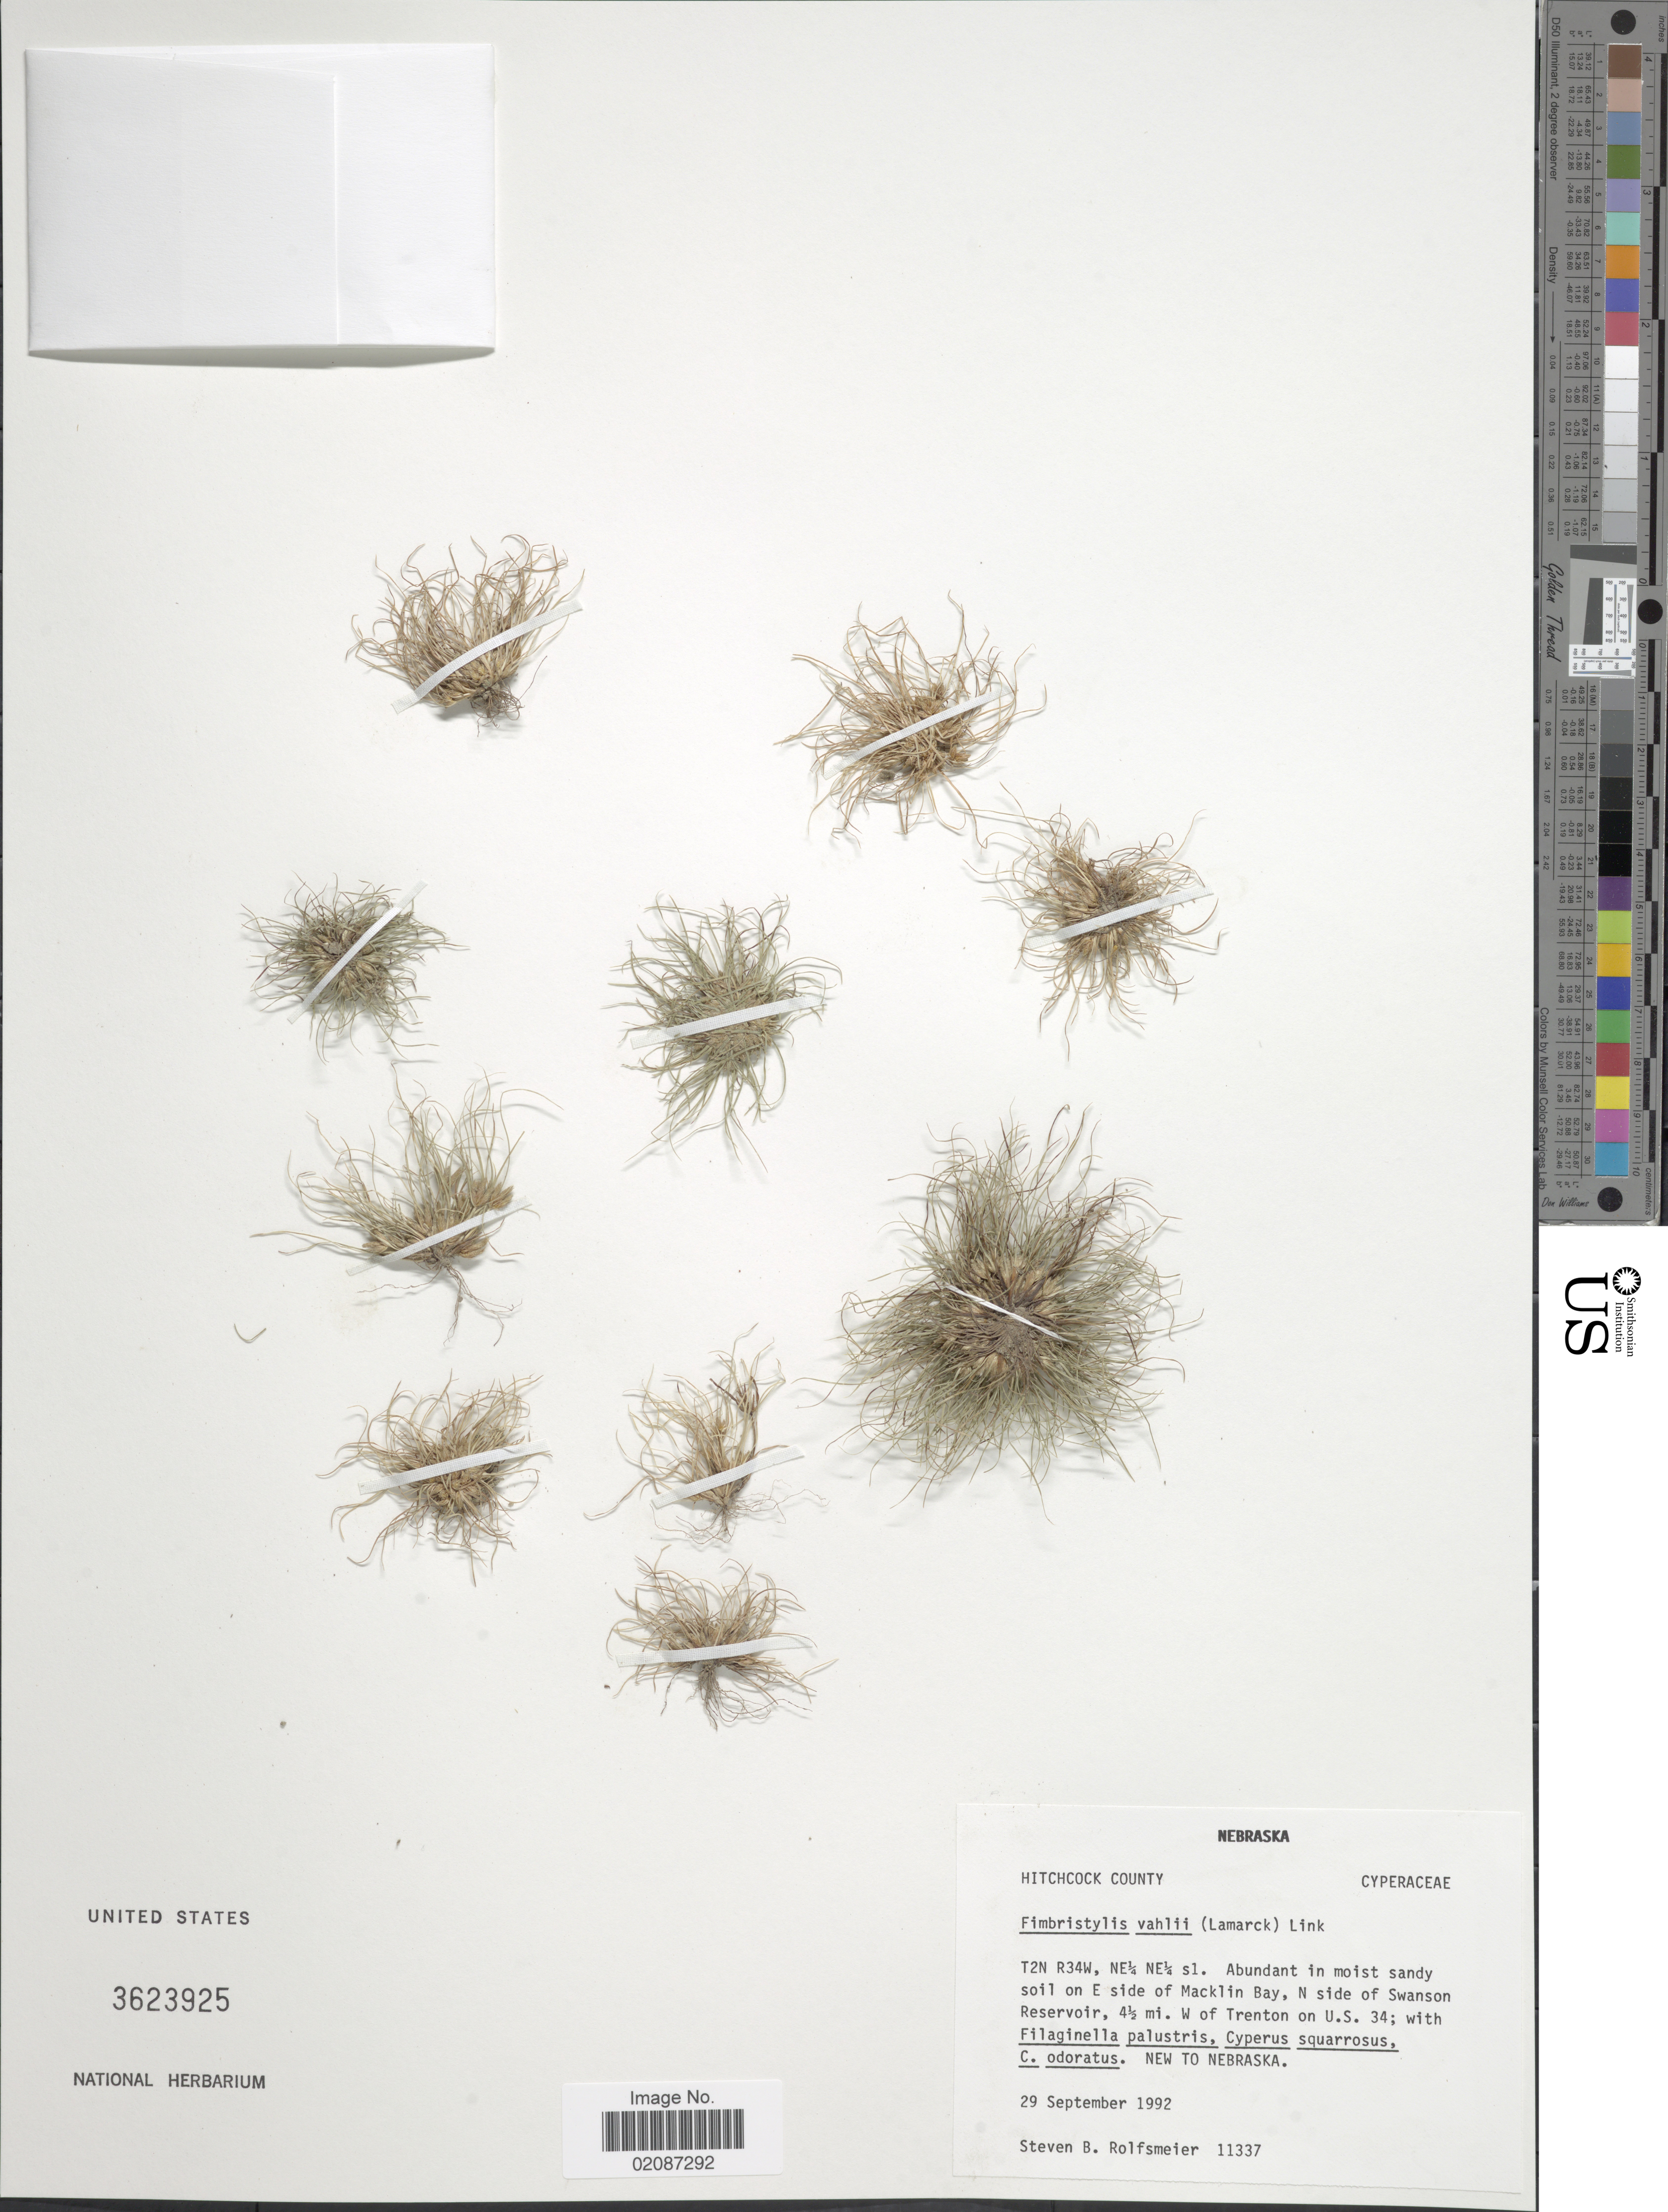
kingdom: Plantae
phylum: Tracheophyta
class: Liliopsida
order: Poales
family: Cyperaceae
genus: Fimbristylis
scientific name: Fimbristylis vahlii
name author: (Lam.) Link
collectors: S. Rolfsmeier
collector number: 11337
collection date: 1992-09-29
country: United States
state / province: Nebraska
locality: T2N R34W, NE1/4 NE1/4 s1, abundant in moist sandy soil on E side of Macklin Bay, N side of Swanson Reservoir, 41/2 mi. W. of Trenton on U.S. 34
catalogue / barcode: US 3623925